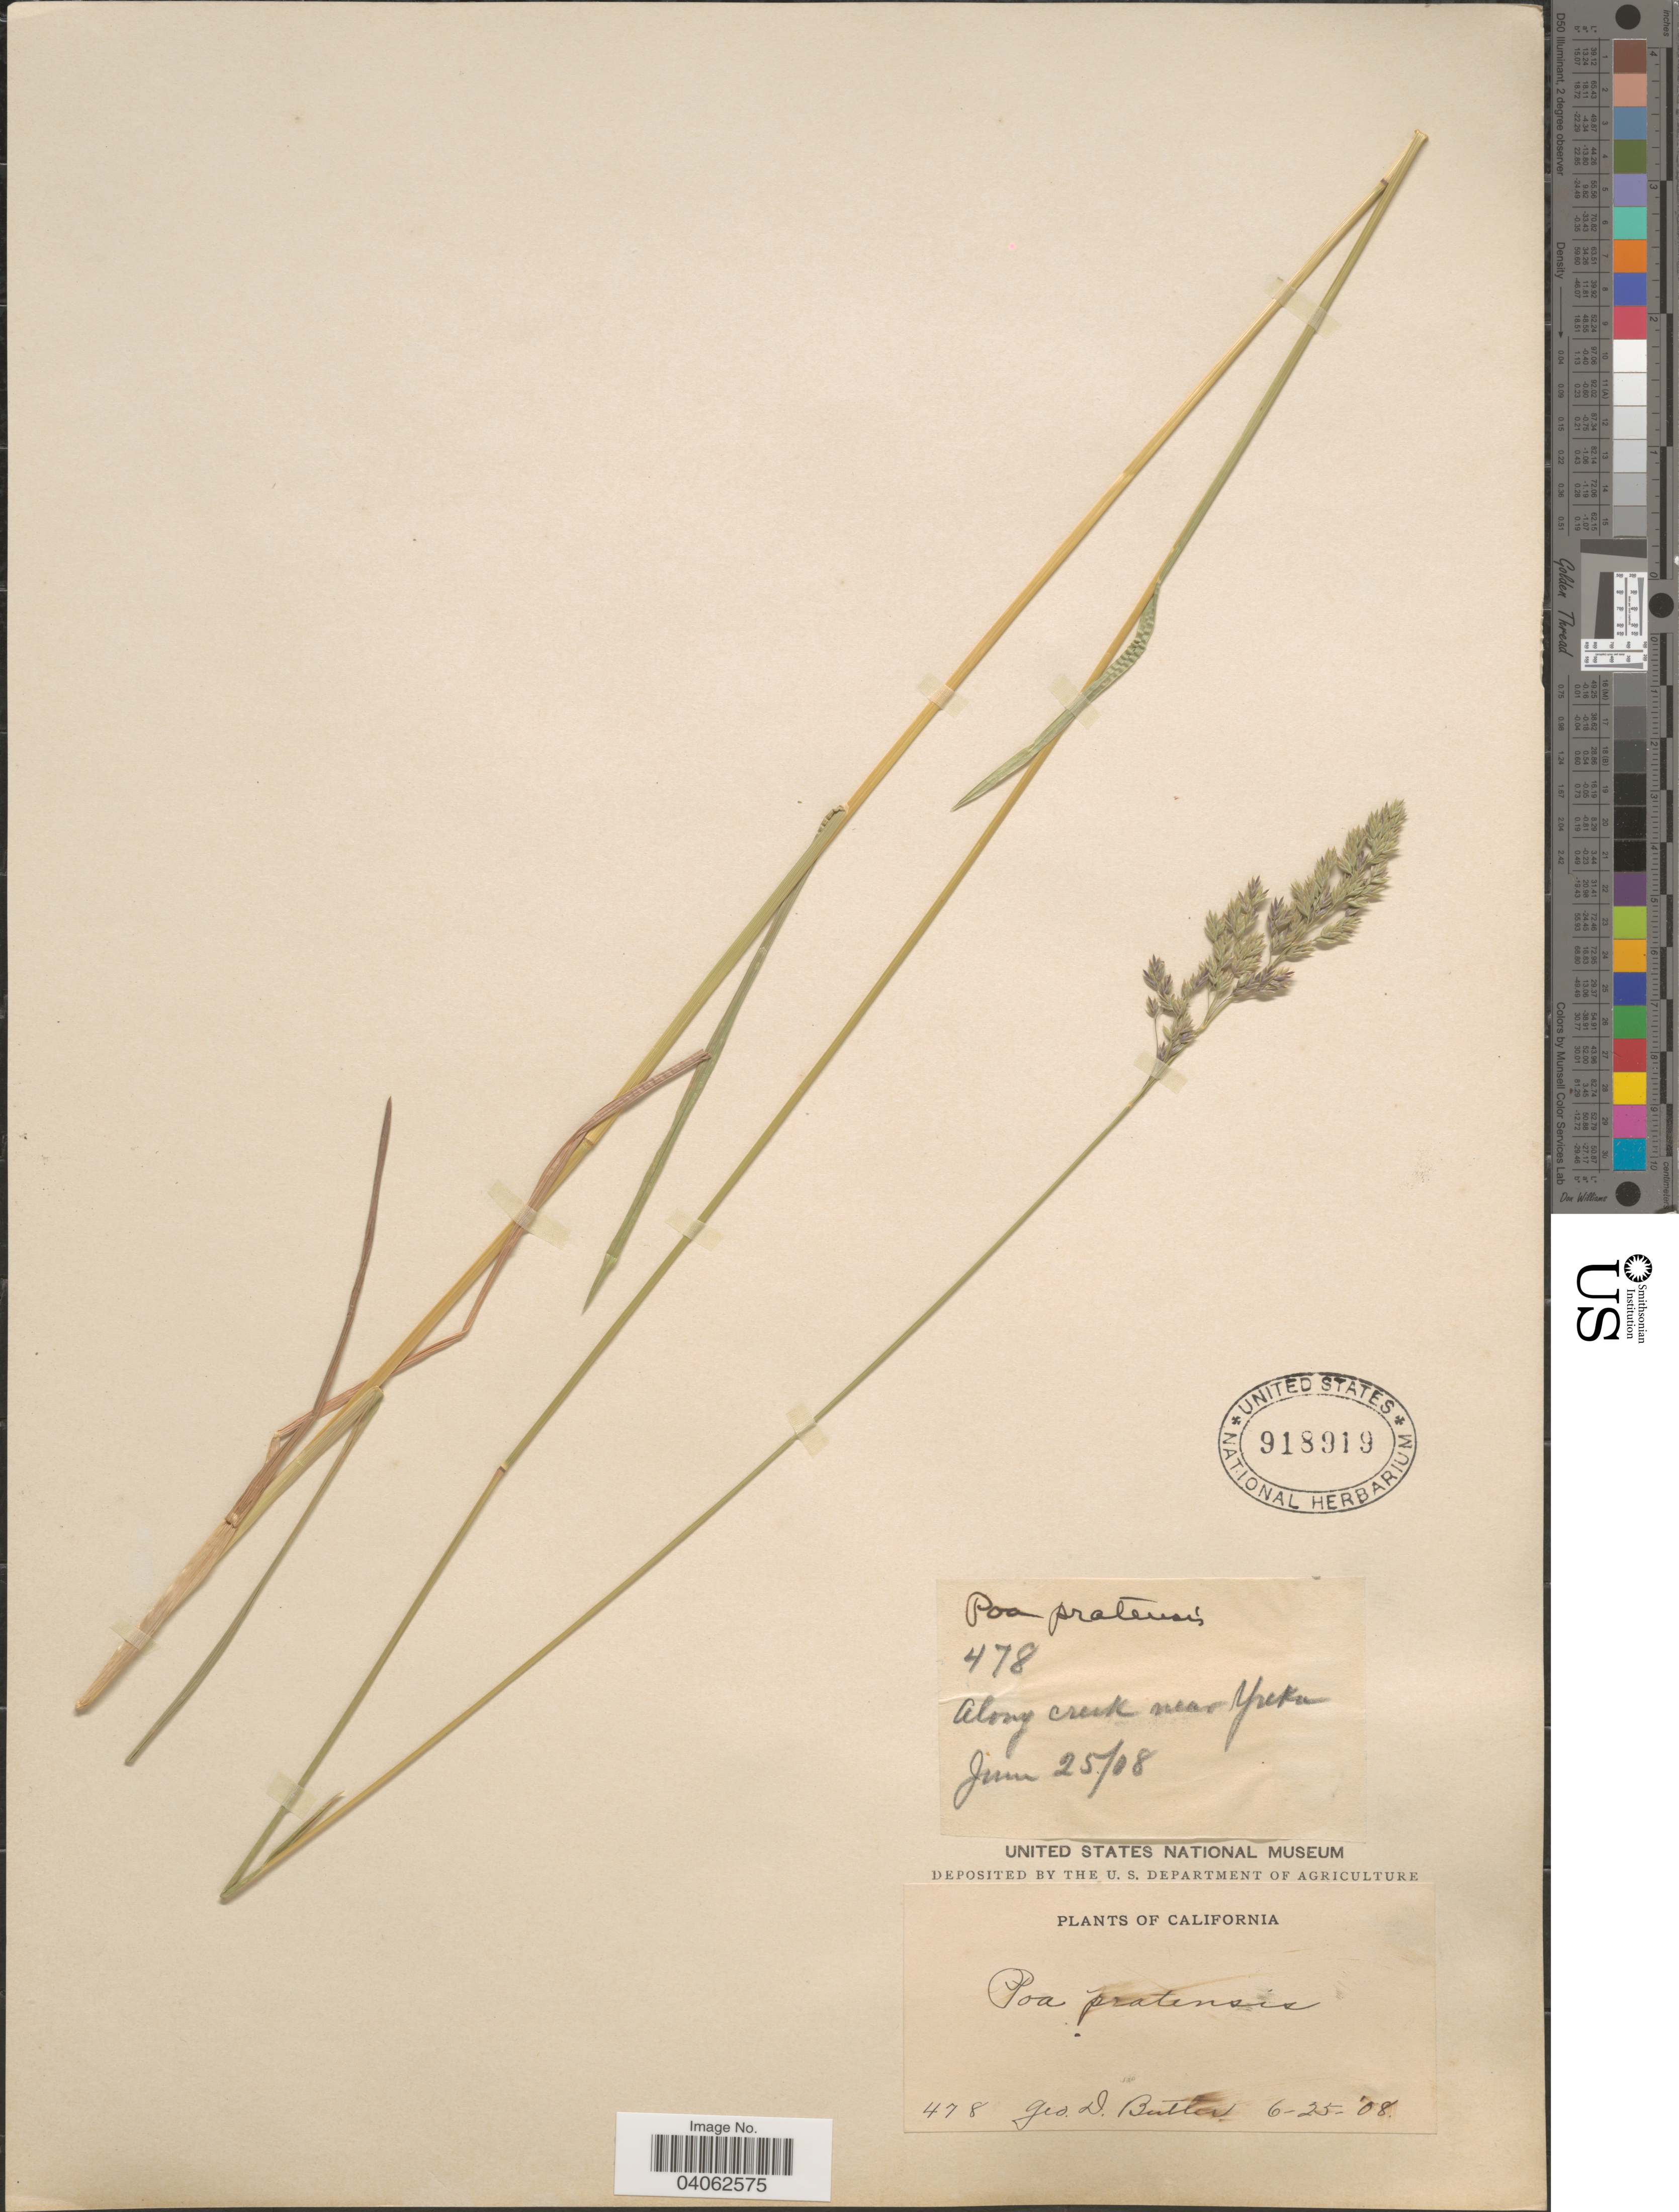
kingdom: Plantae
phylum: Tracheophyta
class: Liliopsida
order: Poales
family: Poaceae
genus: Poa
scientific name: Poa pratensis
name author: L.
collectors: G. D. Butler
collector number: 478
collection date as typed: Transcribed d/m/y: 25/6/8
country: United States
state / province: California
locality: Along creek near Yreka.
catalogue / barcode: US 918919